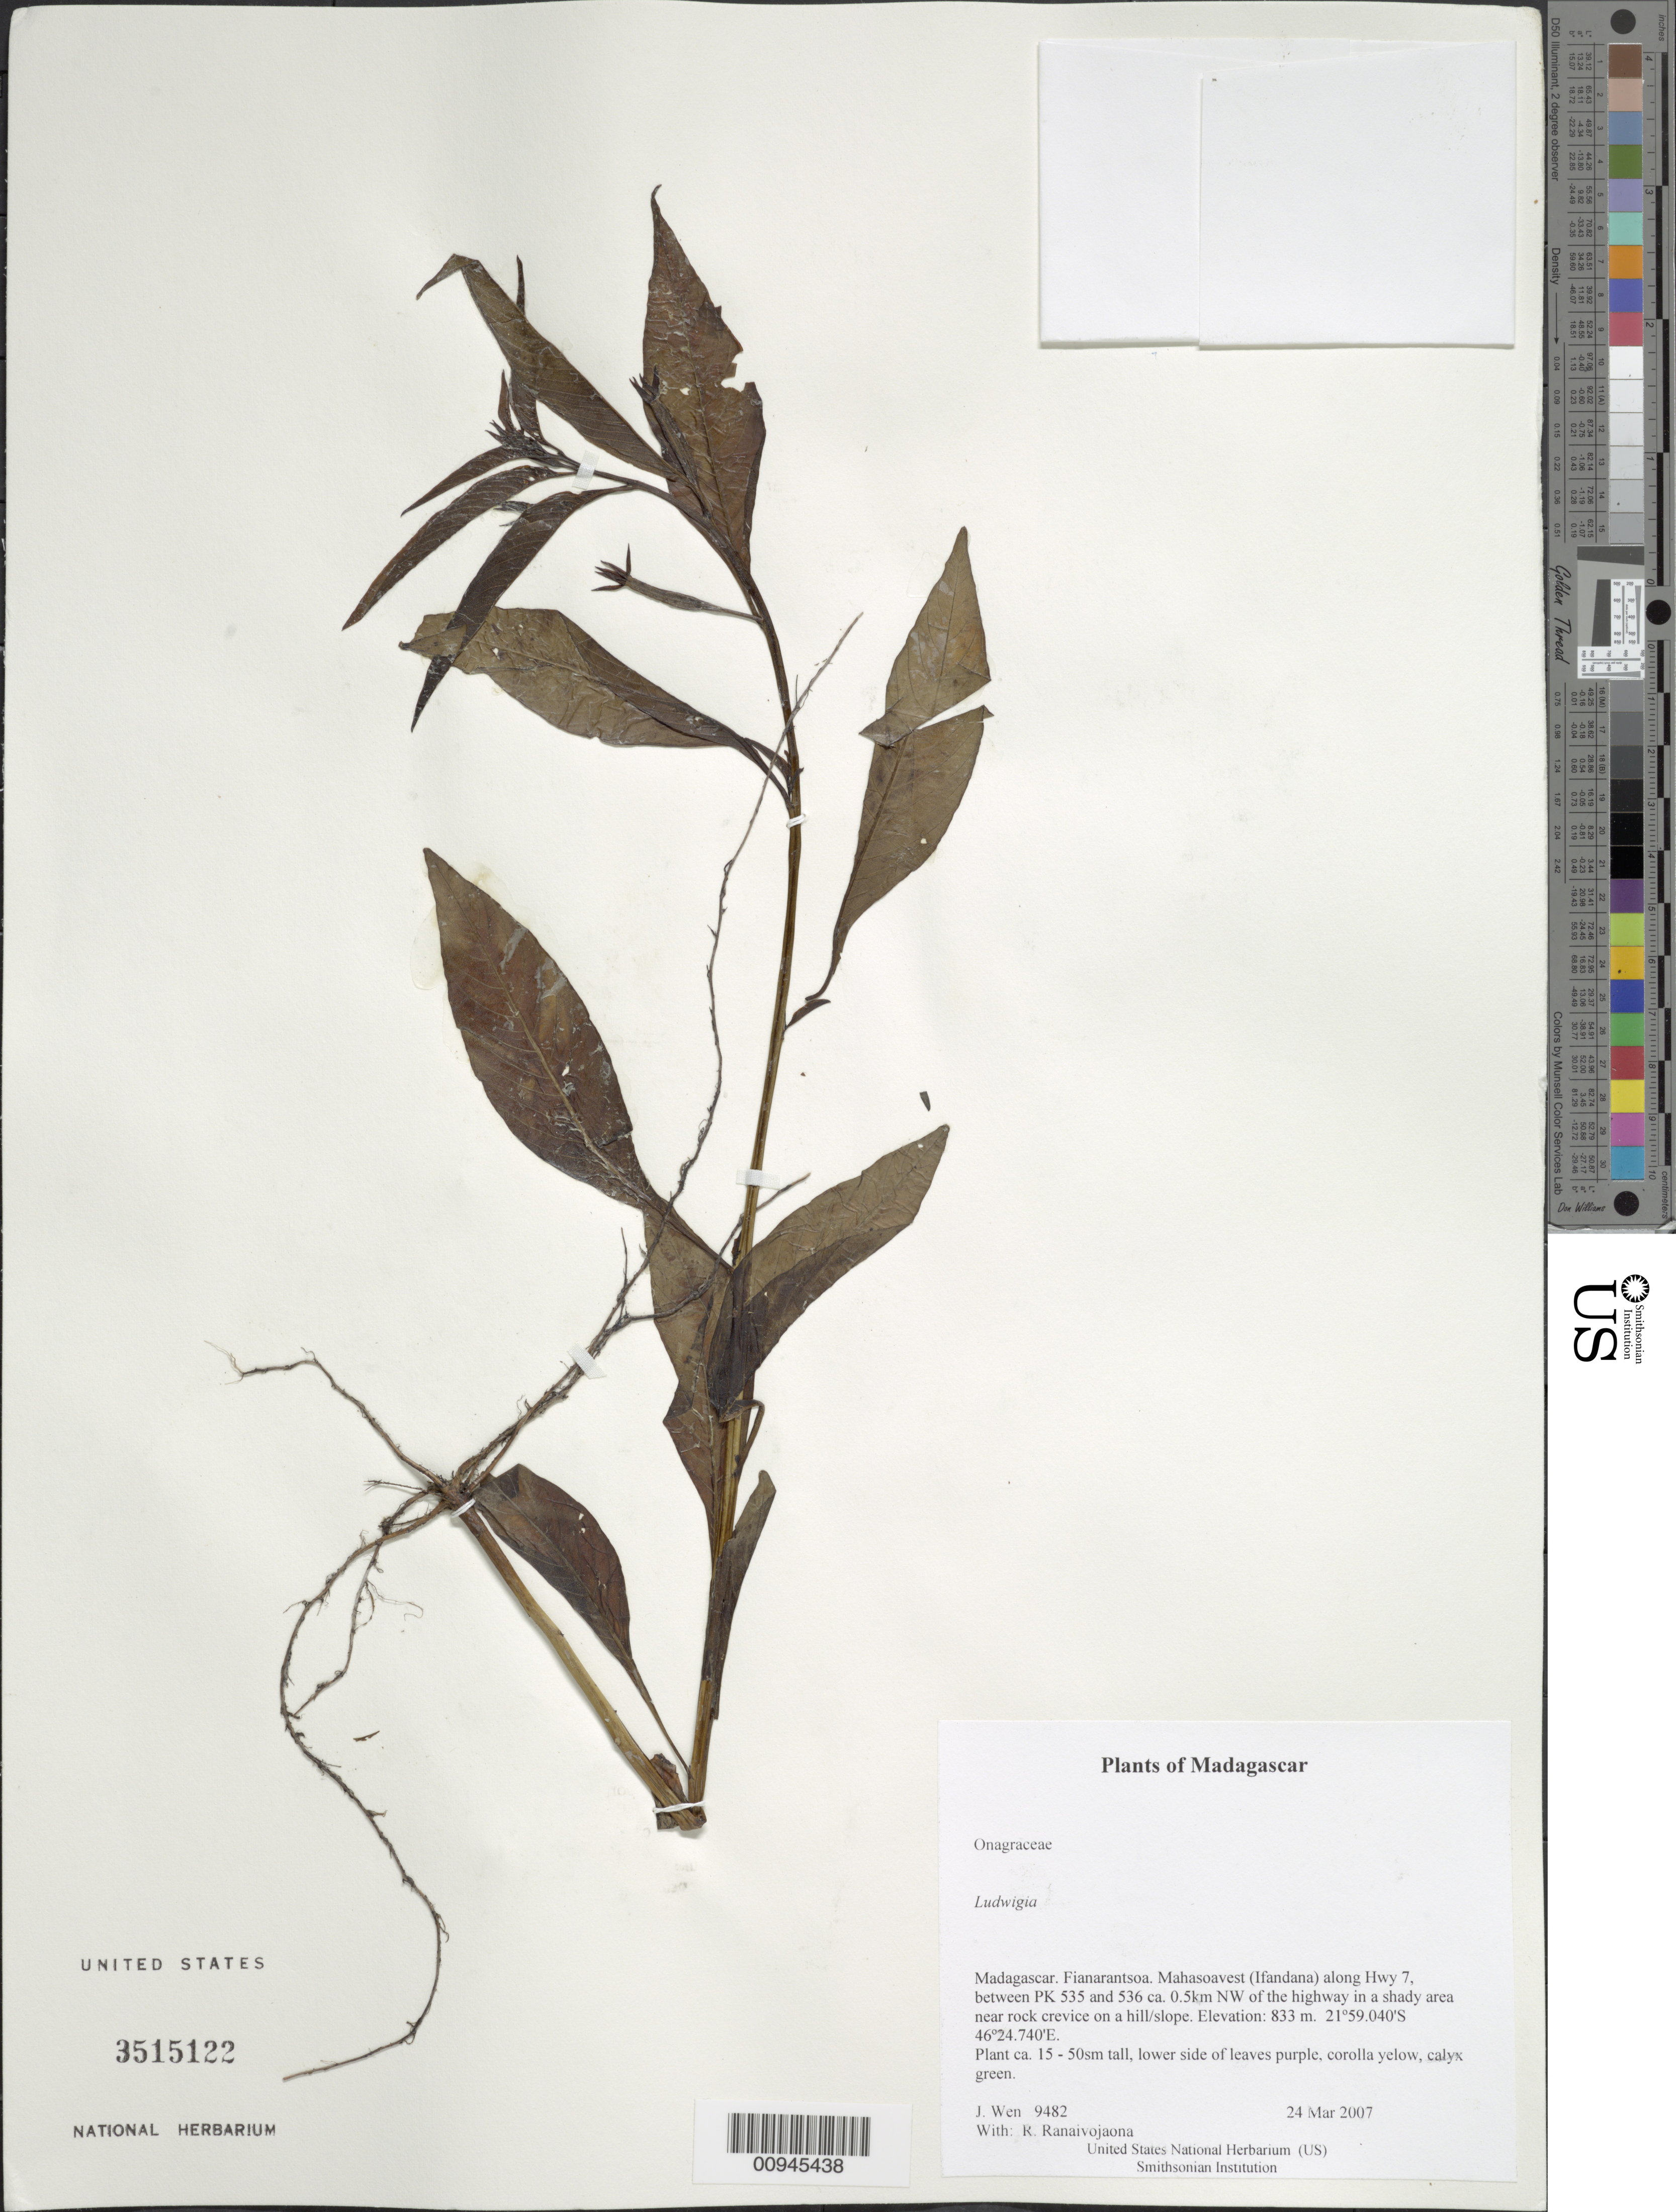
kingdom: Plantae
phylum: Tracheophyta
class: Magnoliopsida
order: Myrtales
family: Onagraceae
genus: Ludwigia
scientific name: Ludwigia sp.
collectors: J. Wen & R. Ranaivojaona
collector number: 9482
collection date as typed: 24 Mar 2007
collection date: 2007-03-24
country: Madagascar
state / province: Ihorombe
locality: Mahasoavest (Ifandana) along Hwy 7, between PK 535 and 536 ca. 0.5km NW of the highway in a shady area near rock crevice on a hill/slope.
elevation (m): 833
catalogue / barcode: US 3515122